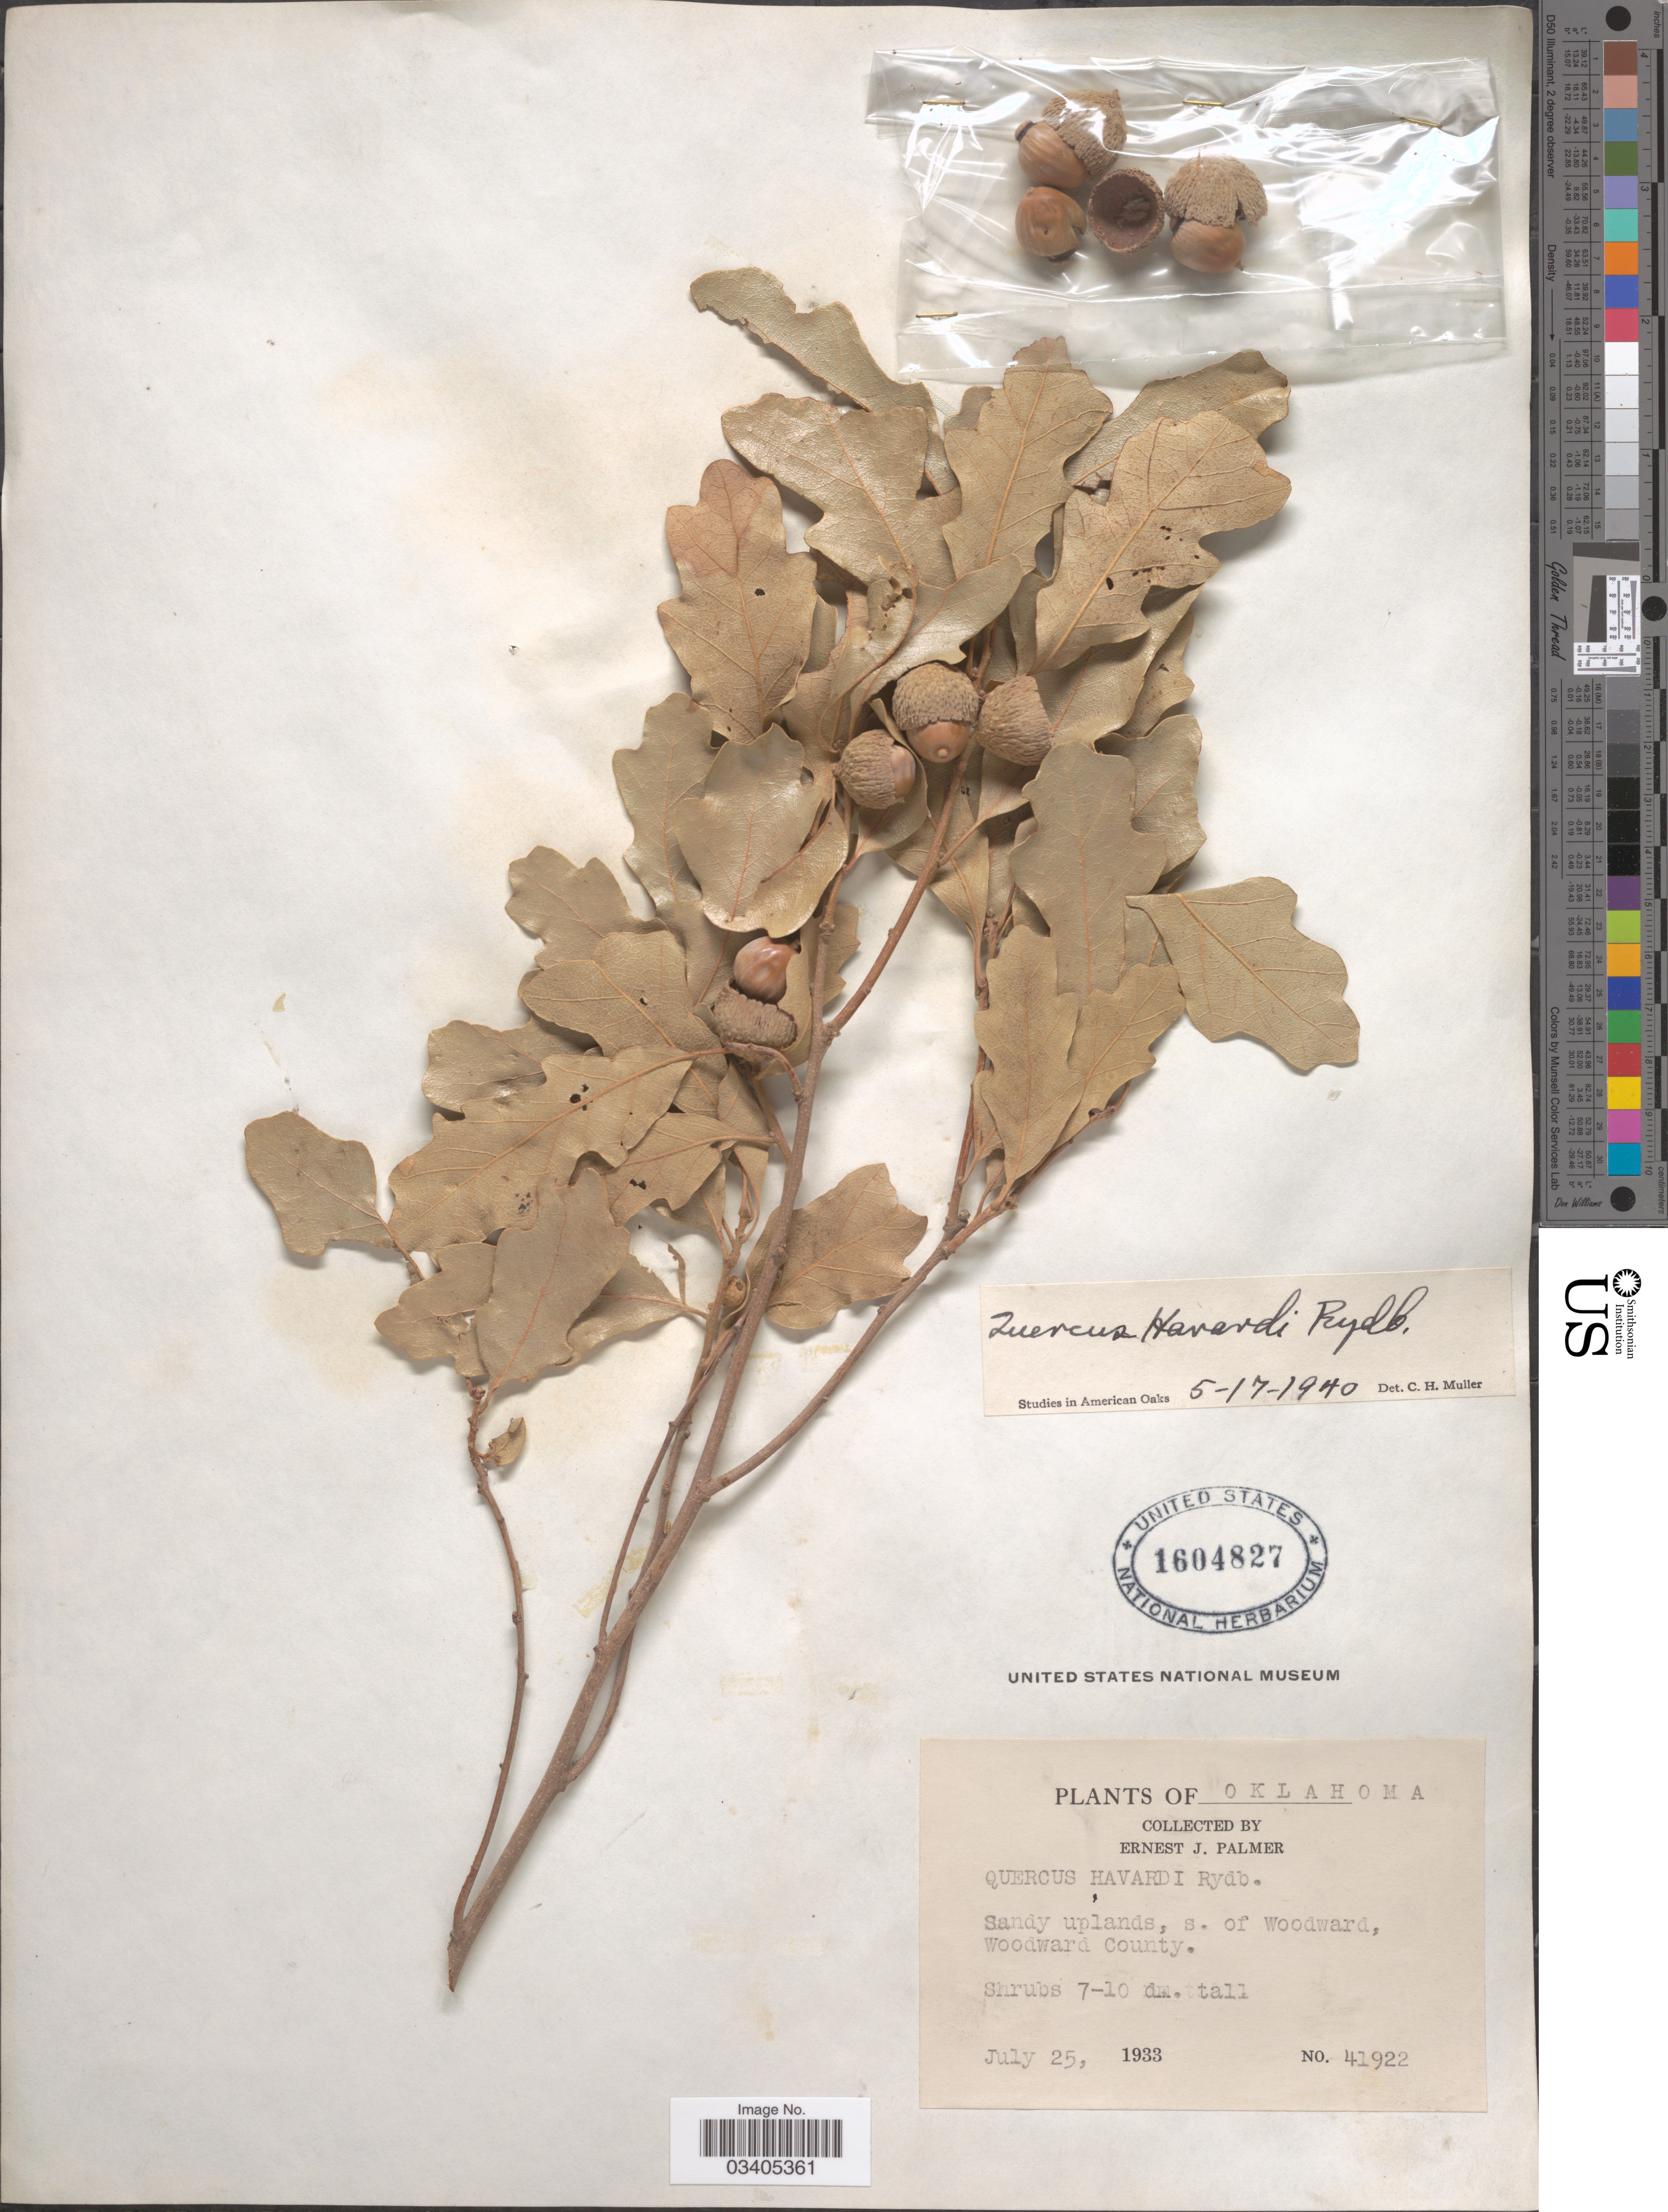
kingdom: Plantae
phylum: Tracheophyta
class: Magnoliopsida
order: Fagales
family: Fagaceae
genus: Quercus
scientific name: Quercus havardii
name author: Rydb.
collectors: E. J. Palmer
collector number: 41922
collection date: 1933-07-25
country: United States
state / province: Oklahoma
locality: Sandy uplands, s. of Woodward, Woodward County.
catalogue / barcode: US 1604827